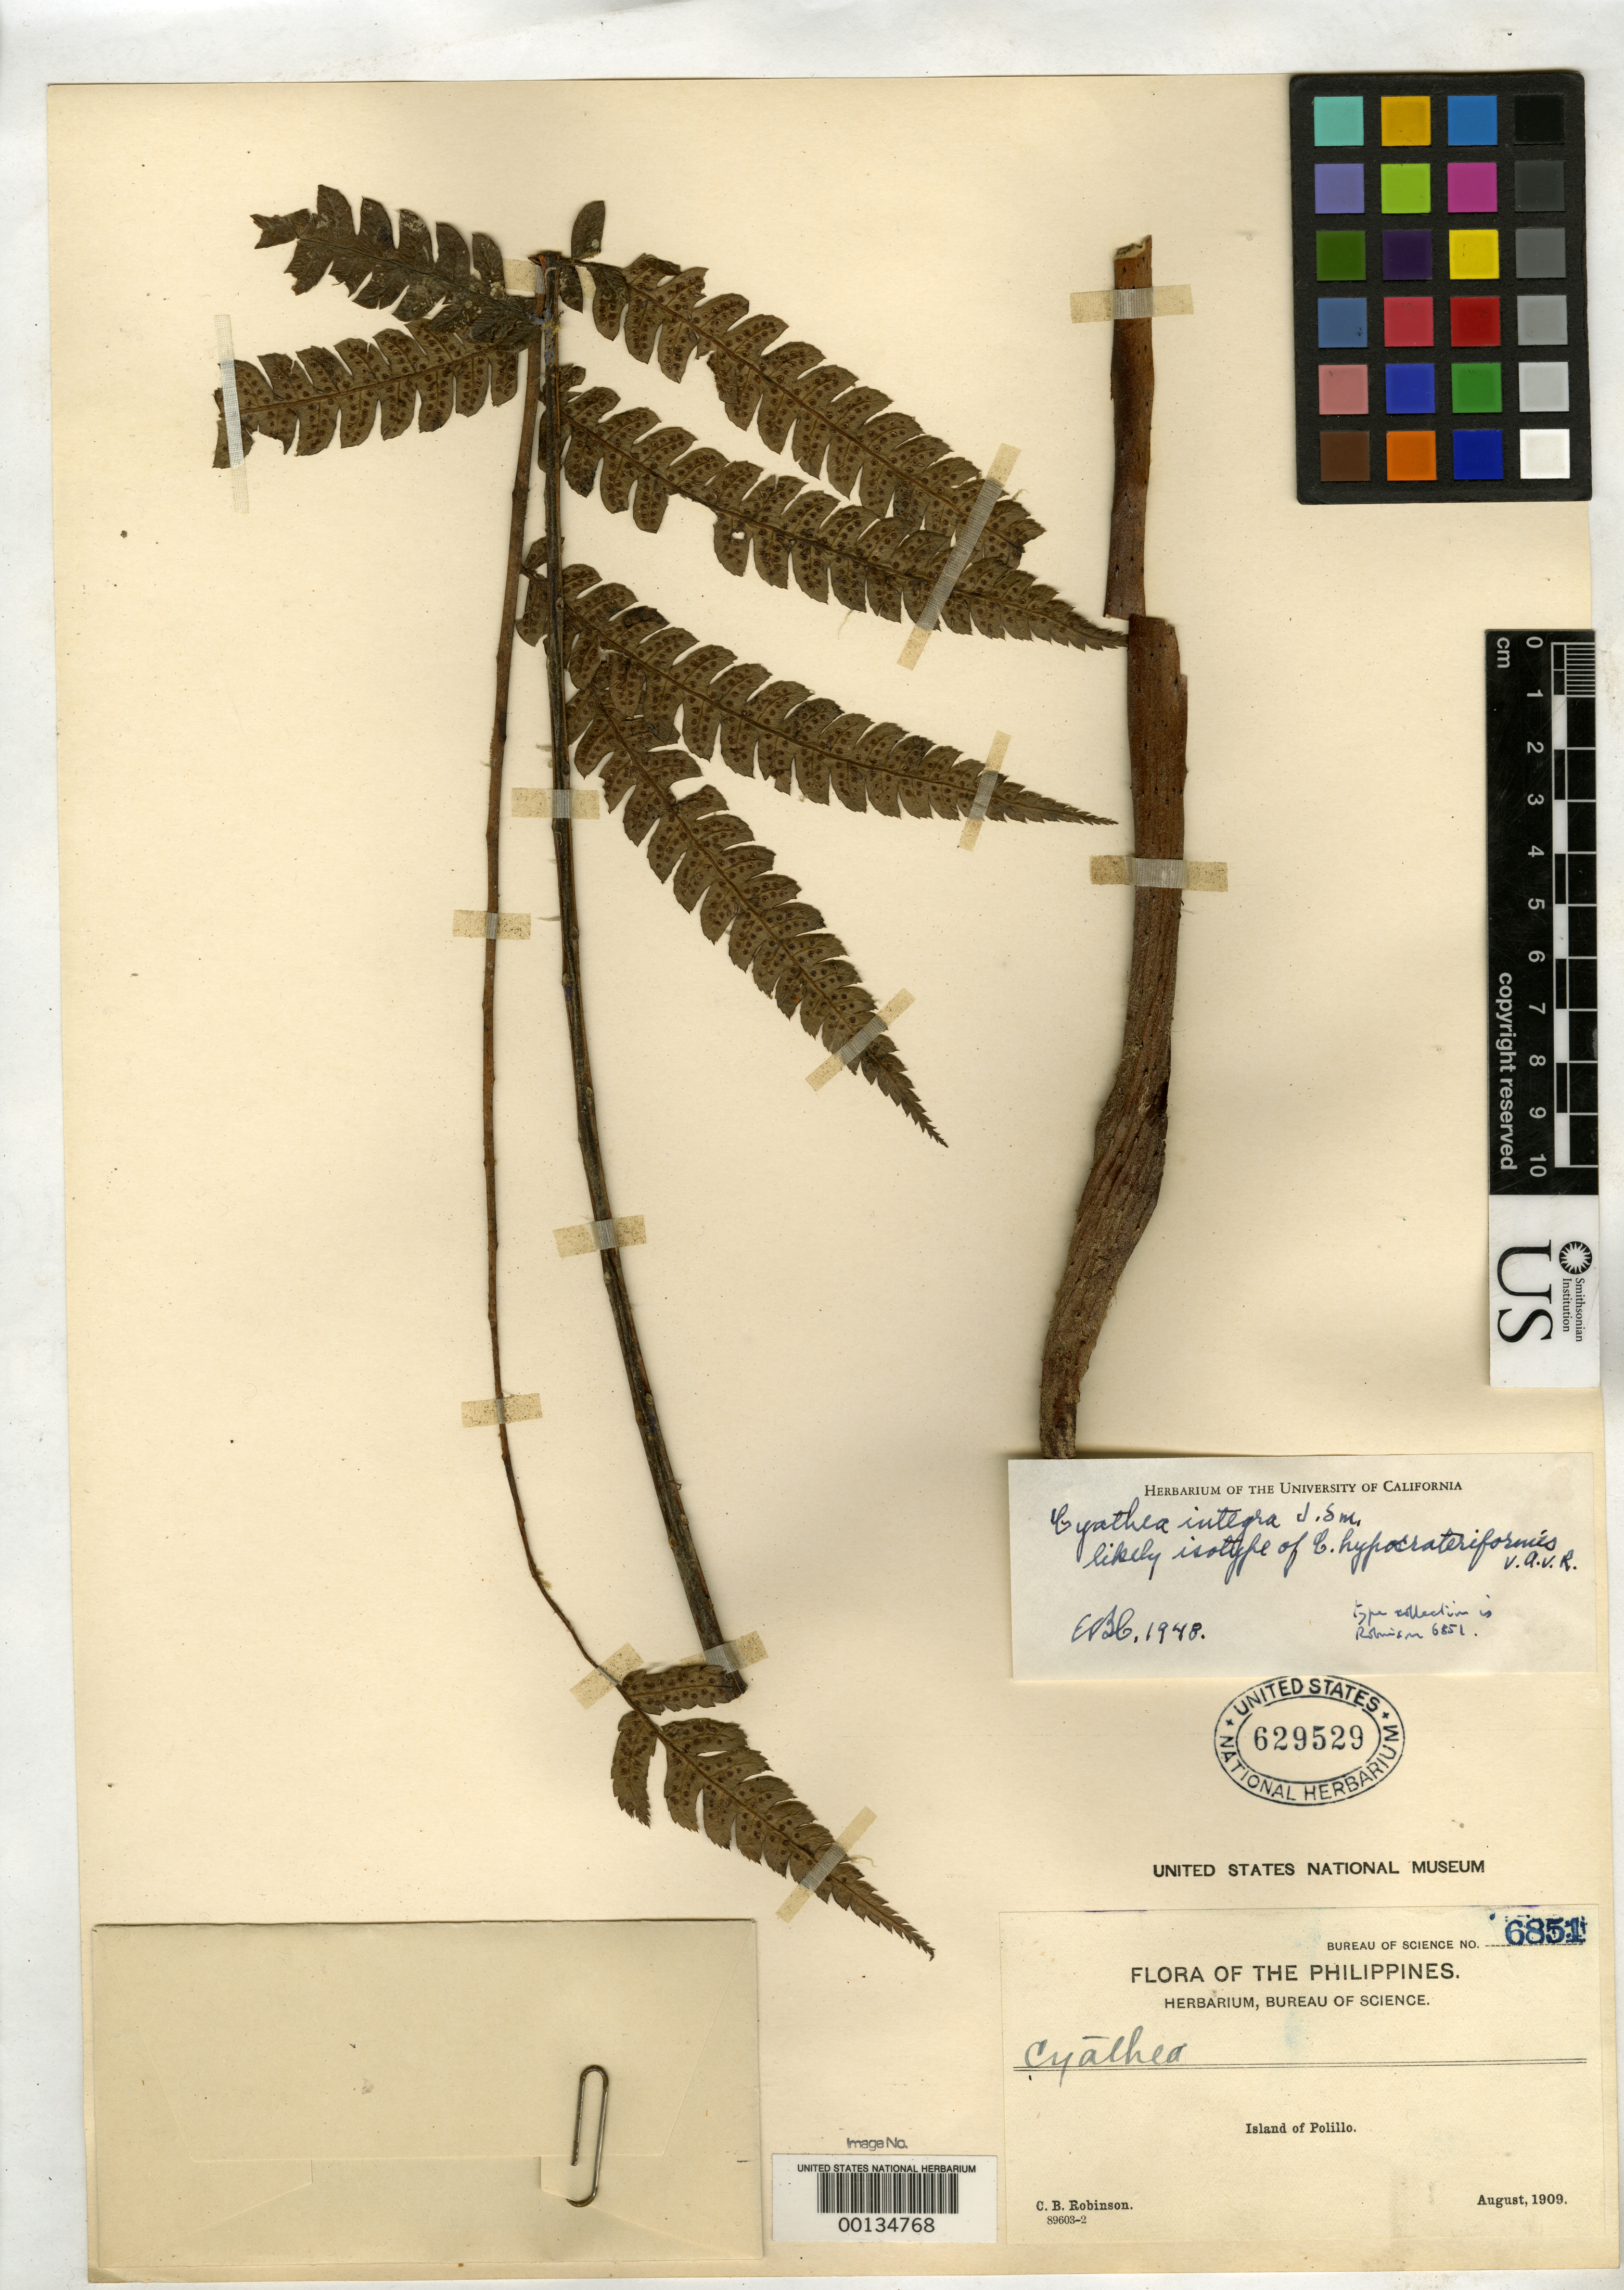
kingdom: Plantae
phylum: Tracheophyta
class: Polypodiopsida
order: Cyatheales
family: Cyatheaceae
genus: Cyathea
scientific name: Cyathea hypocrateriformis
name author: Alderw.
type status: Isotype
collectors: C. Robinson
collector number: PBS 6851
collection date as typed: Aug 1909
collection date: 1909-08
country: Philippines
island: Polillo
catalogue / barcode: US 629529